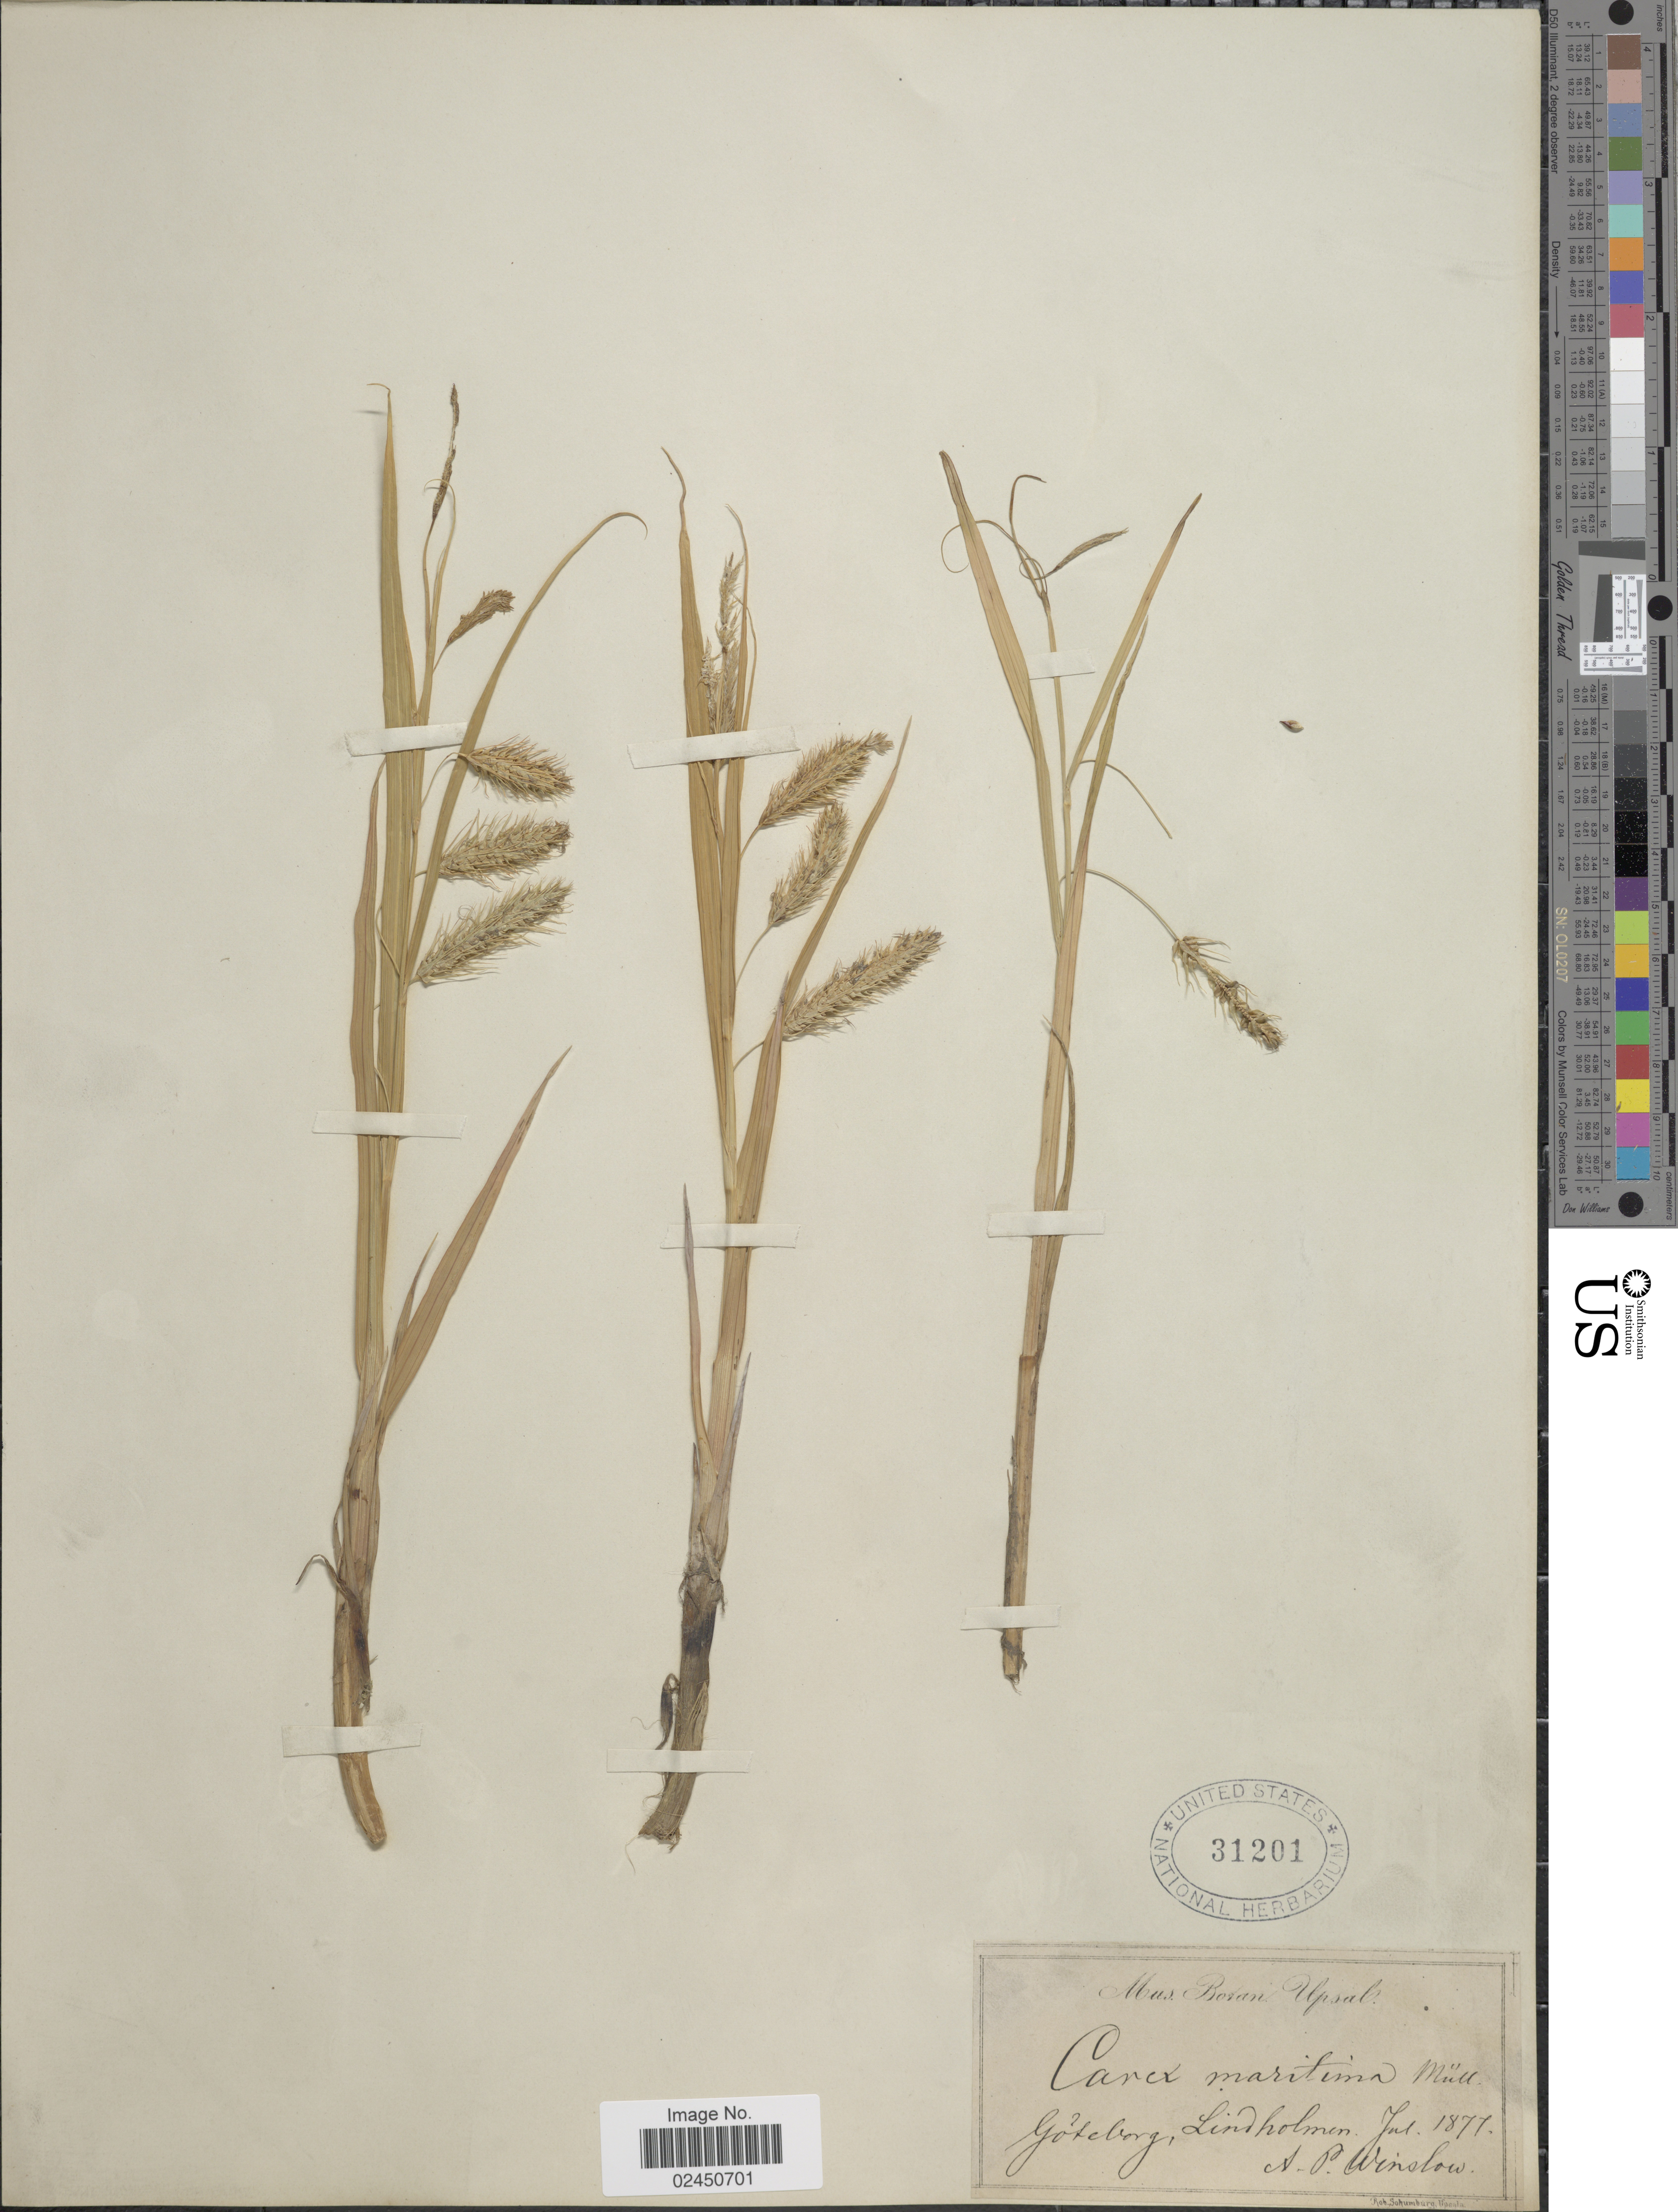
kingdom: Plantae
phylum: Tracheophyta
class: Liliopsida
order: Poales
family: Cyperaceae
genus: Carex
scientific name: Carex maritima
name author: Gunnerus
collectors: A. Winslow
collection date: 1877-07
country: Sweden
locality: Goteborg, Lindholmen.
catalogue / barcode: US 31201